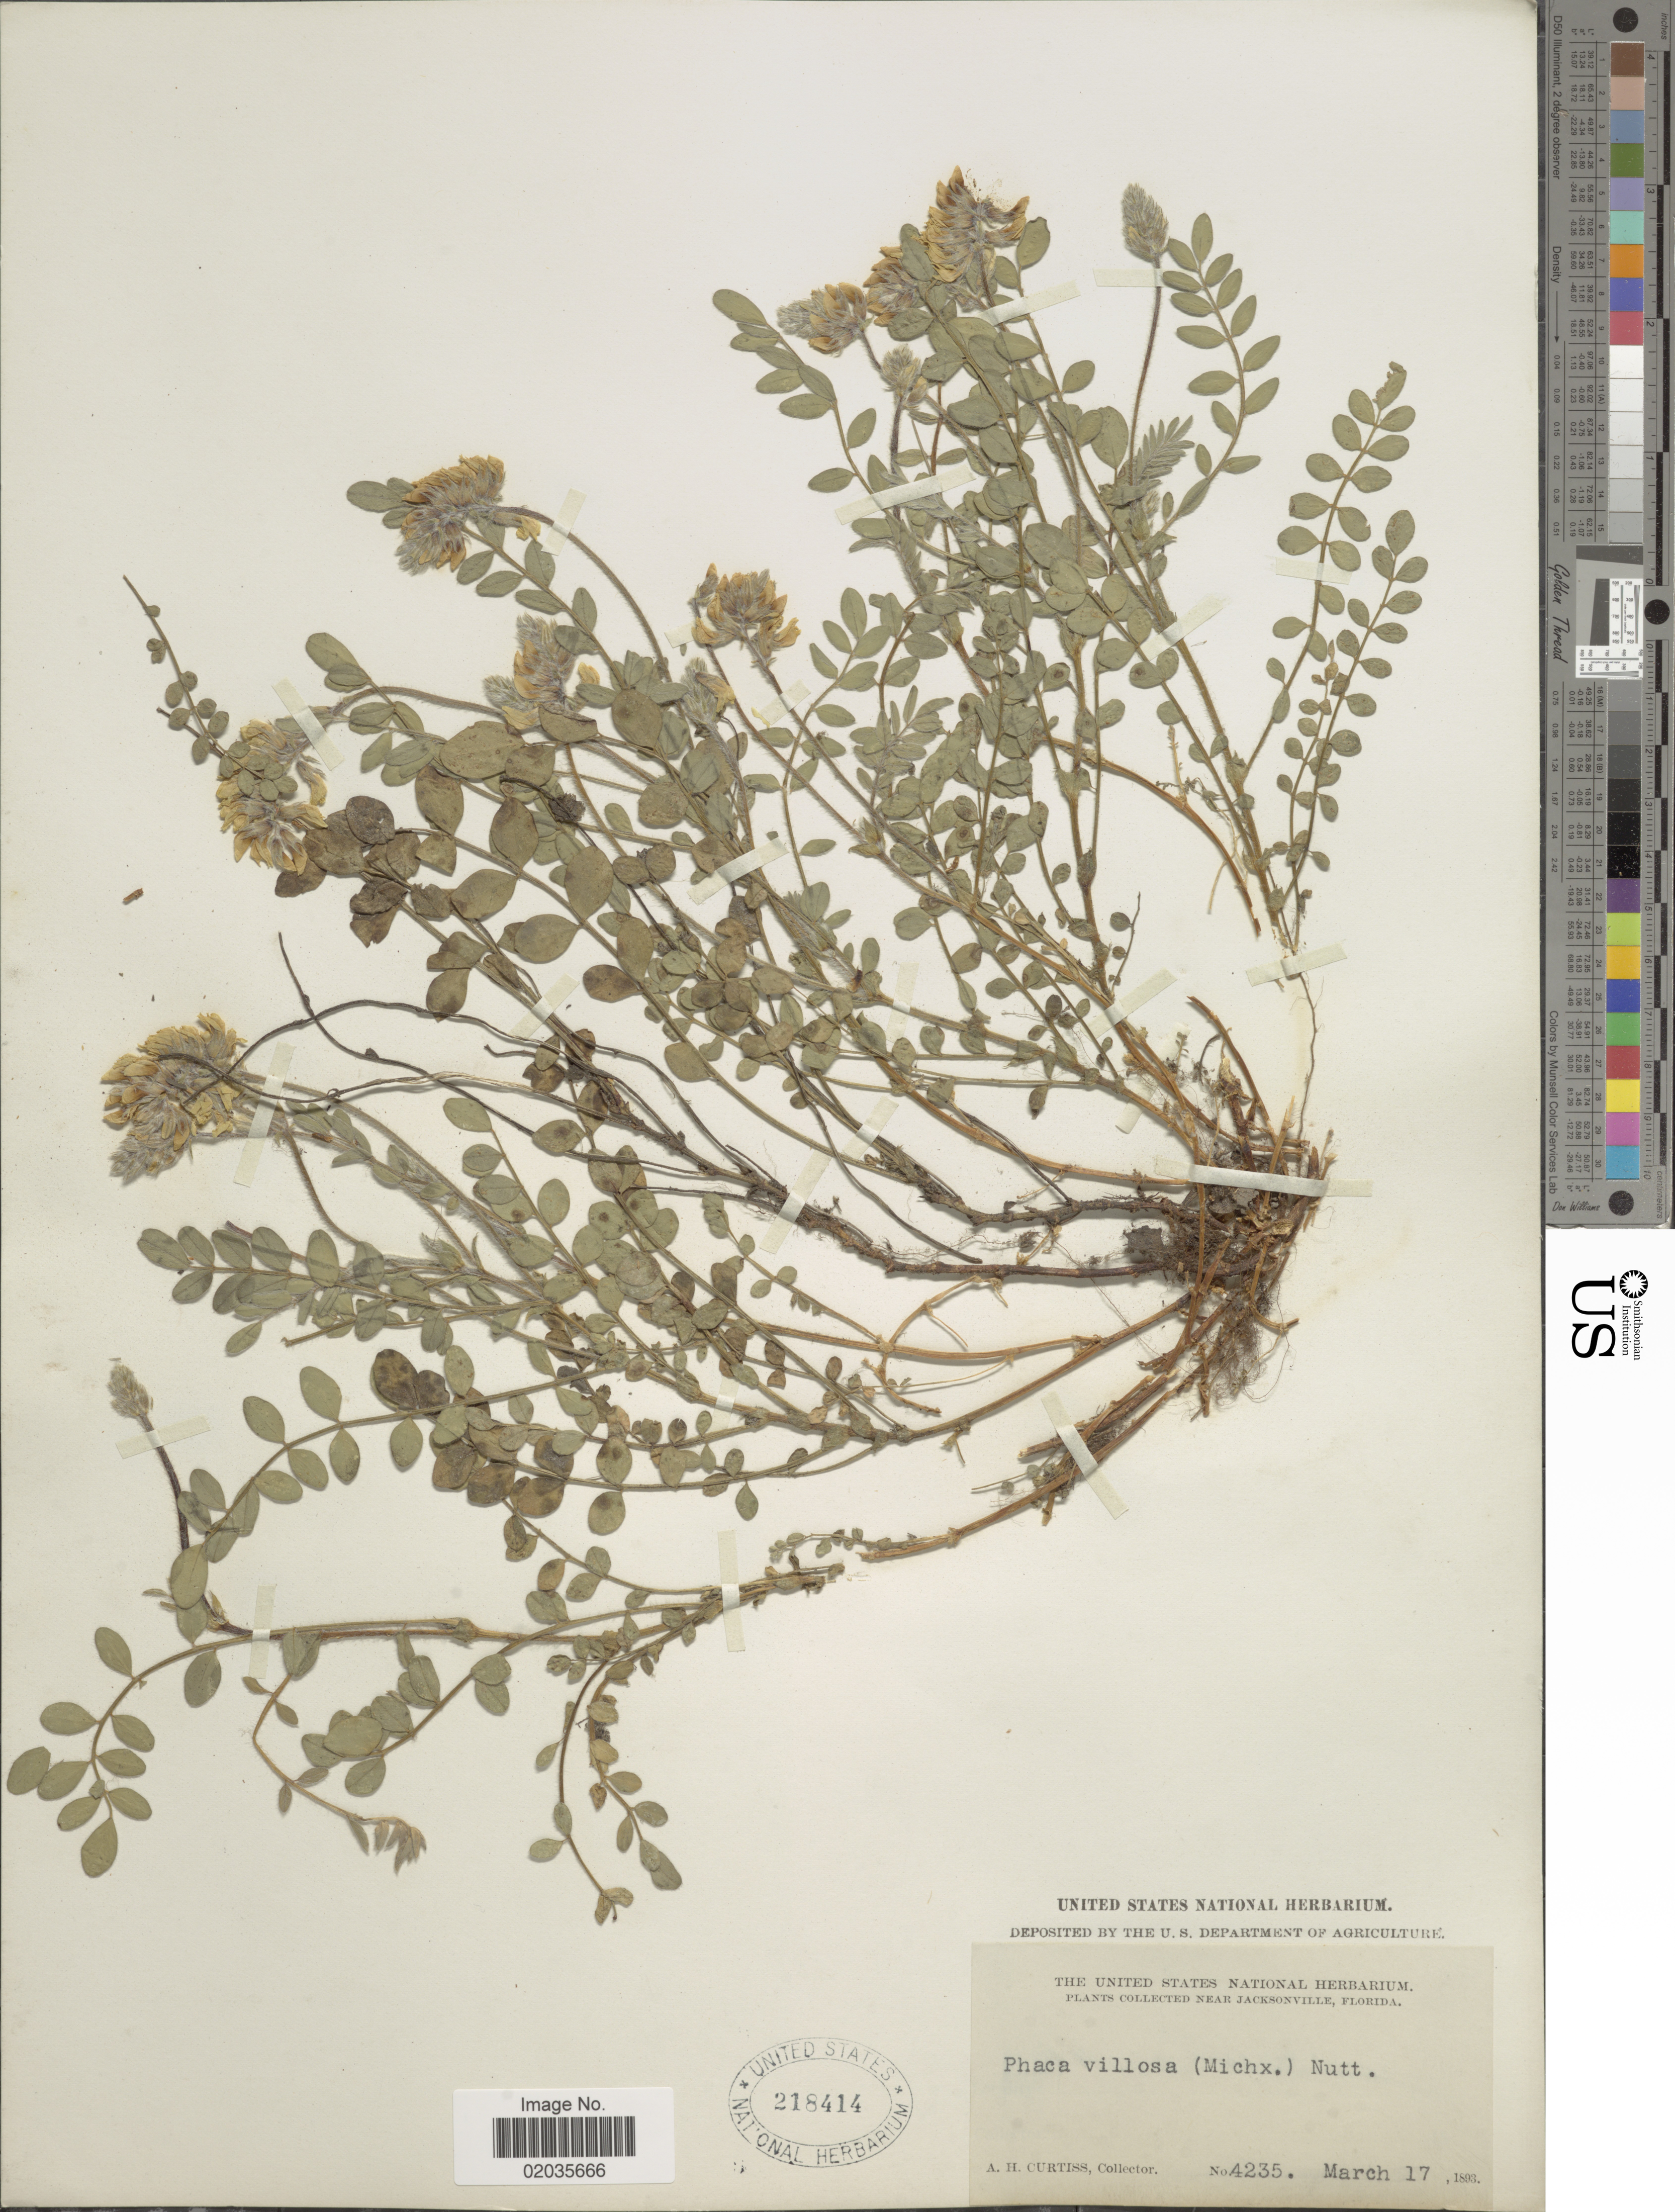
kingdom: Plantae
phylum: Tracheophyta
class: Magnoliopsida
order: Fabales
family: Fabaceae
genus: Astragalus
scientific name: Astragalus villosus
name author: Michx.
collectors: A. H. Curtiss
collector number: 4235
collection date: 1893-03-17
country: United States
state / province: Florida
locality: Near Jacksonville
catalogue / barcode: US 218414